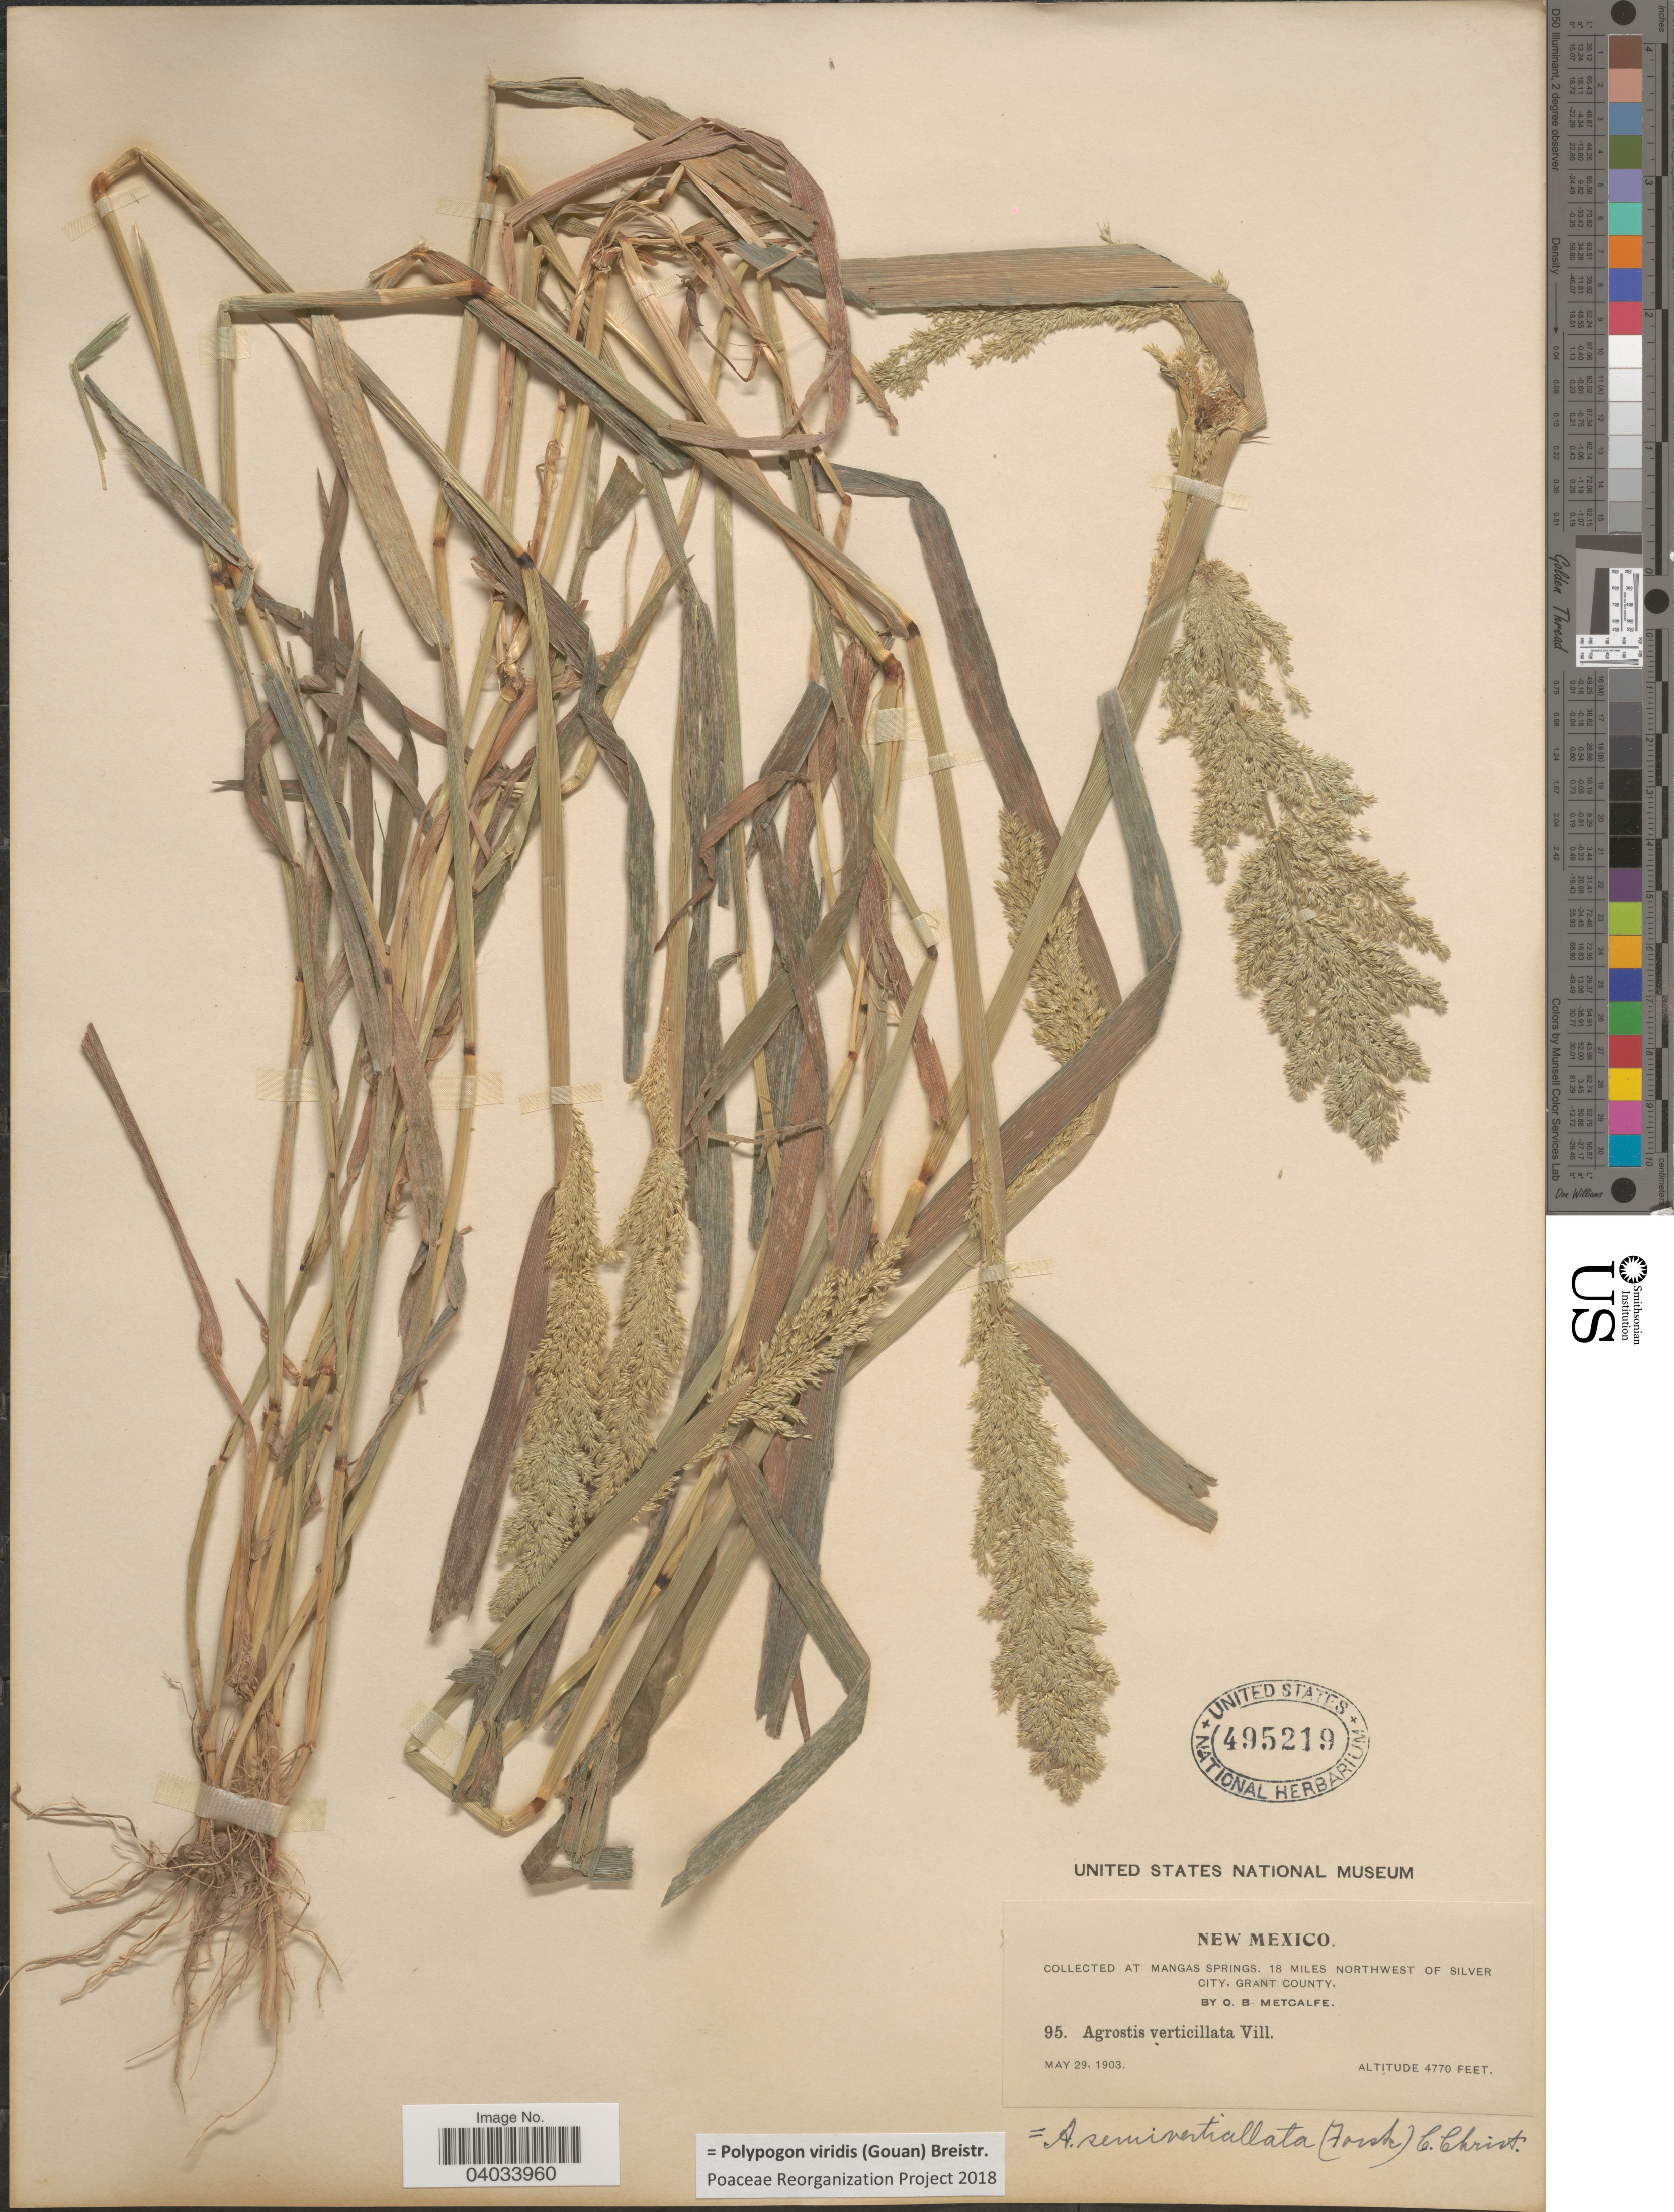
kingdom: Plantae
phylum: Tracheophyta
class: Liliopsida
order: Poales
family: Poaceae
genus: Polypogon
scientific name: Polypogon viridis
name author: (Gouan) Breistroffer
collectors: O. B. Metcalfe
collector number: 95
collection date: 1903-05-29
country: United States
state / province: New Mexico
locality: At Mangas Springs, 18 miles northwest of Silver City, Grant County.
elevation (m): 1454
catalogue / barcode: US 495219